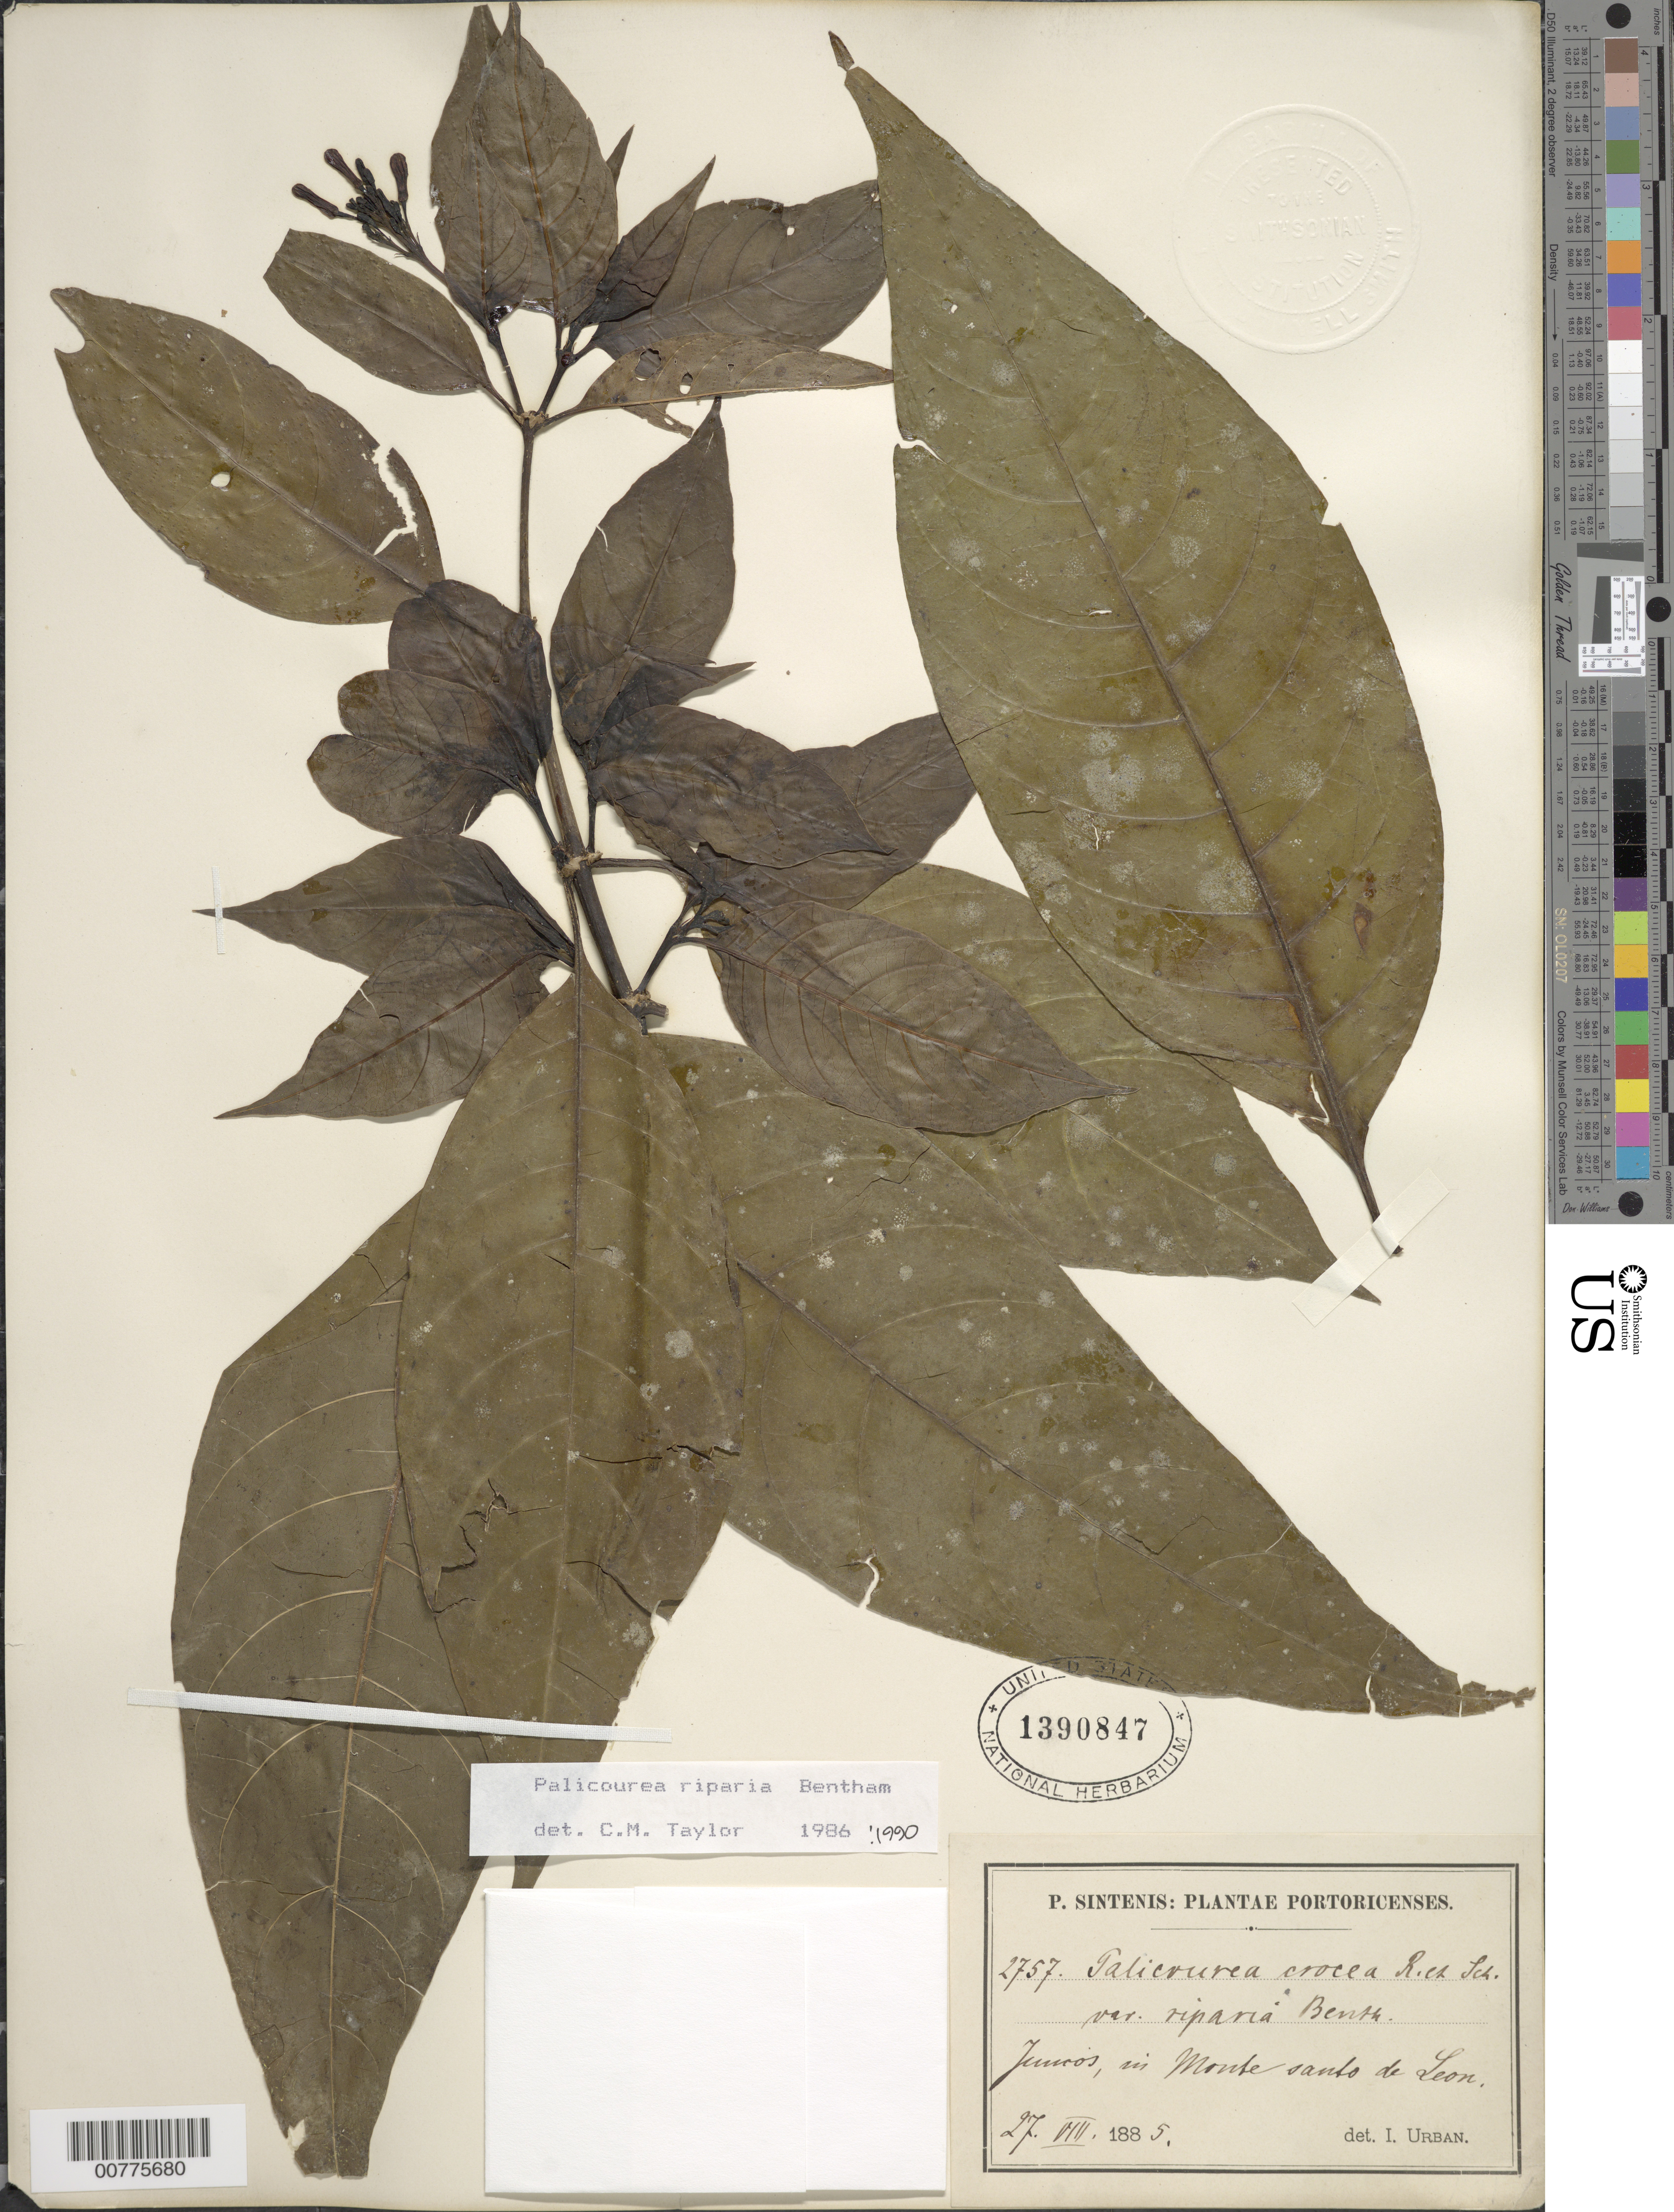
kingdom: Plantae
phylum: Tracheophyta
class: Magnoliopsida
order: Gentianales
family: Rubiaceae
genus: Palicourea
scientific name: Palicourea croceoides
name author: Desv. ex Ham.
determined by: Taylor, Charlotte M.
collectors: P. Sintenis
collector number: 2757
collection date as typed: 27 Aug 1885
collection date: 1885-08-27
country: Puerto Rico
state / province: Juncos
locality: Juncos, in Monte Santo de Leon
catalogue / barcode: US 1390847